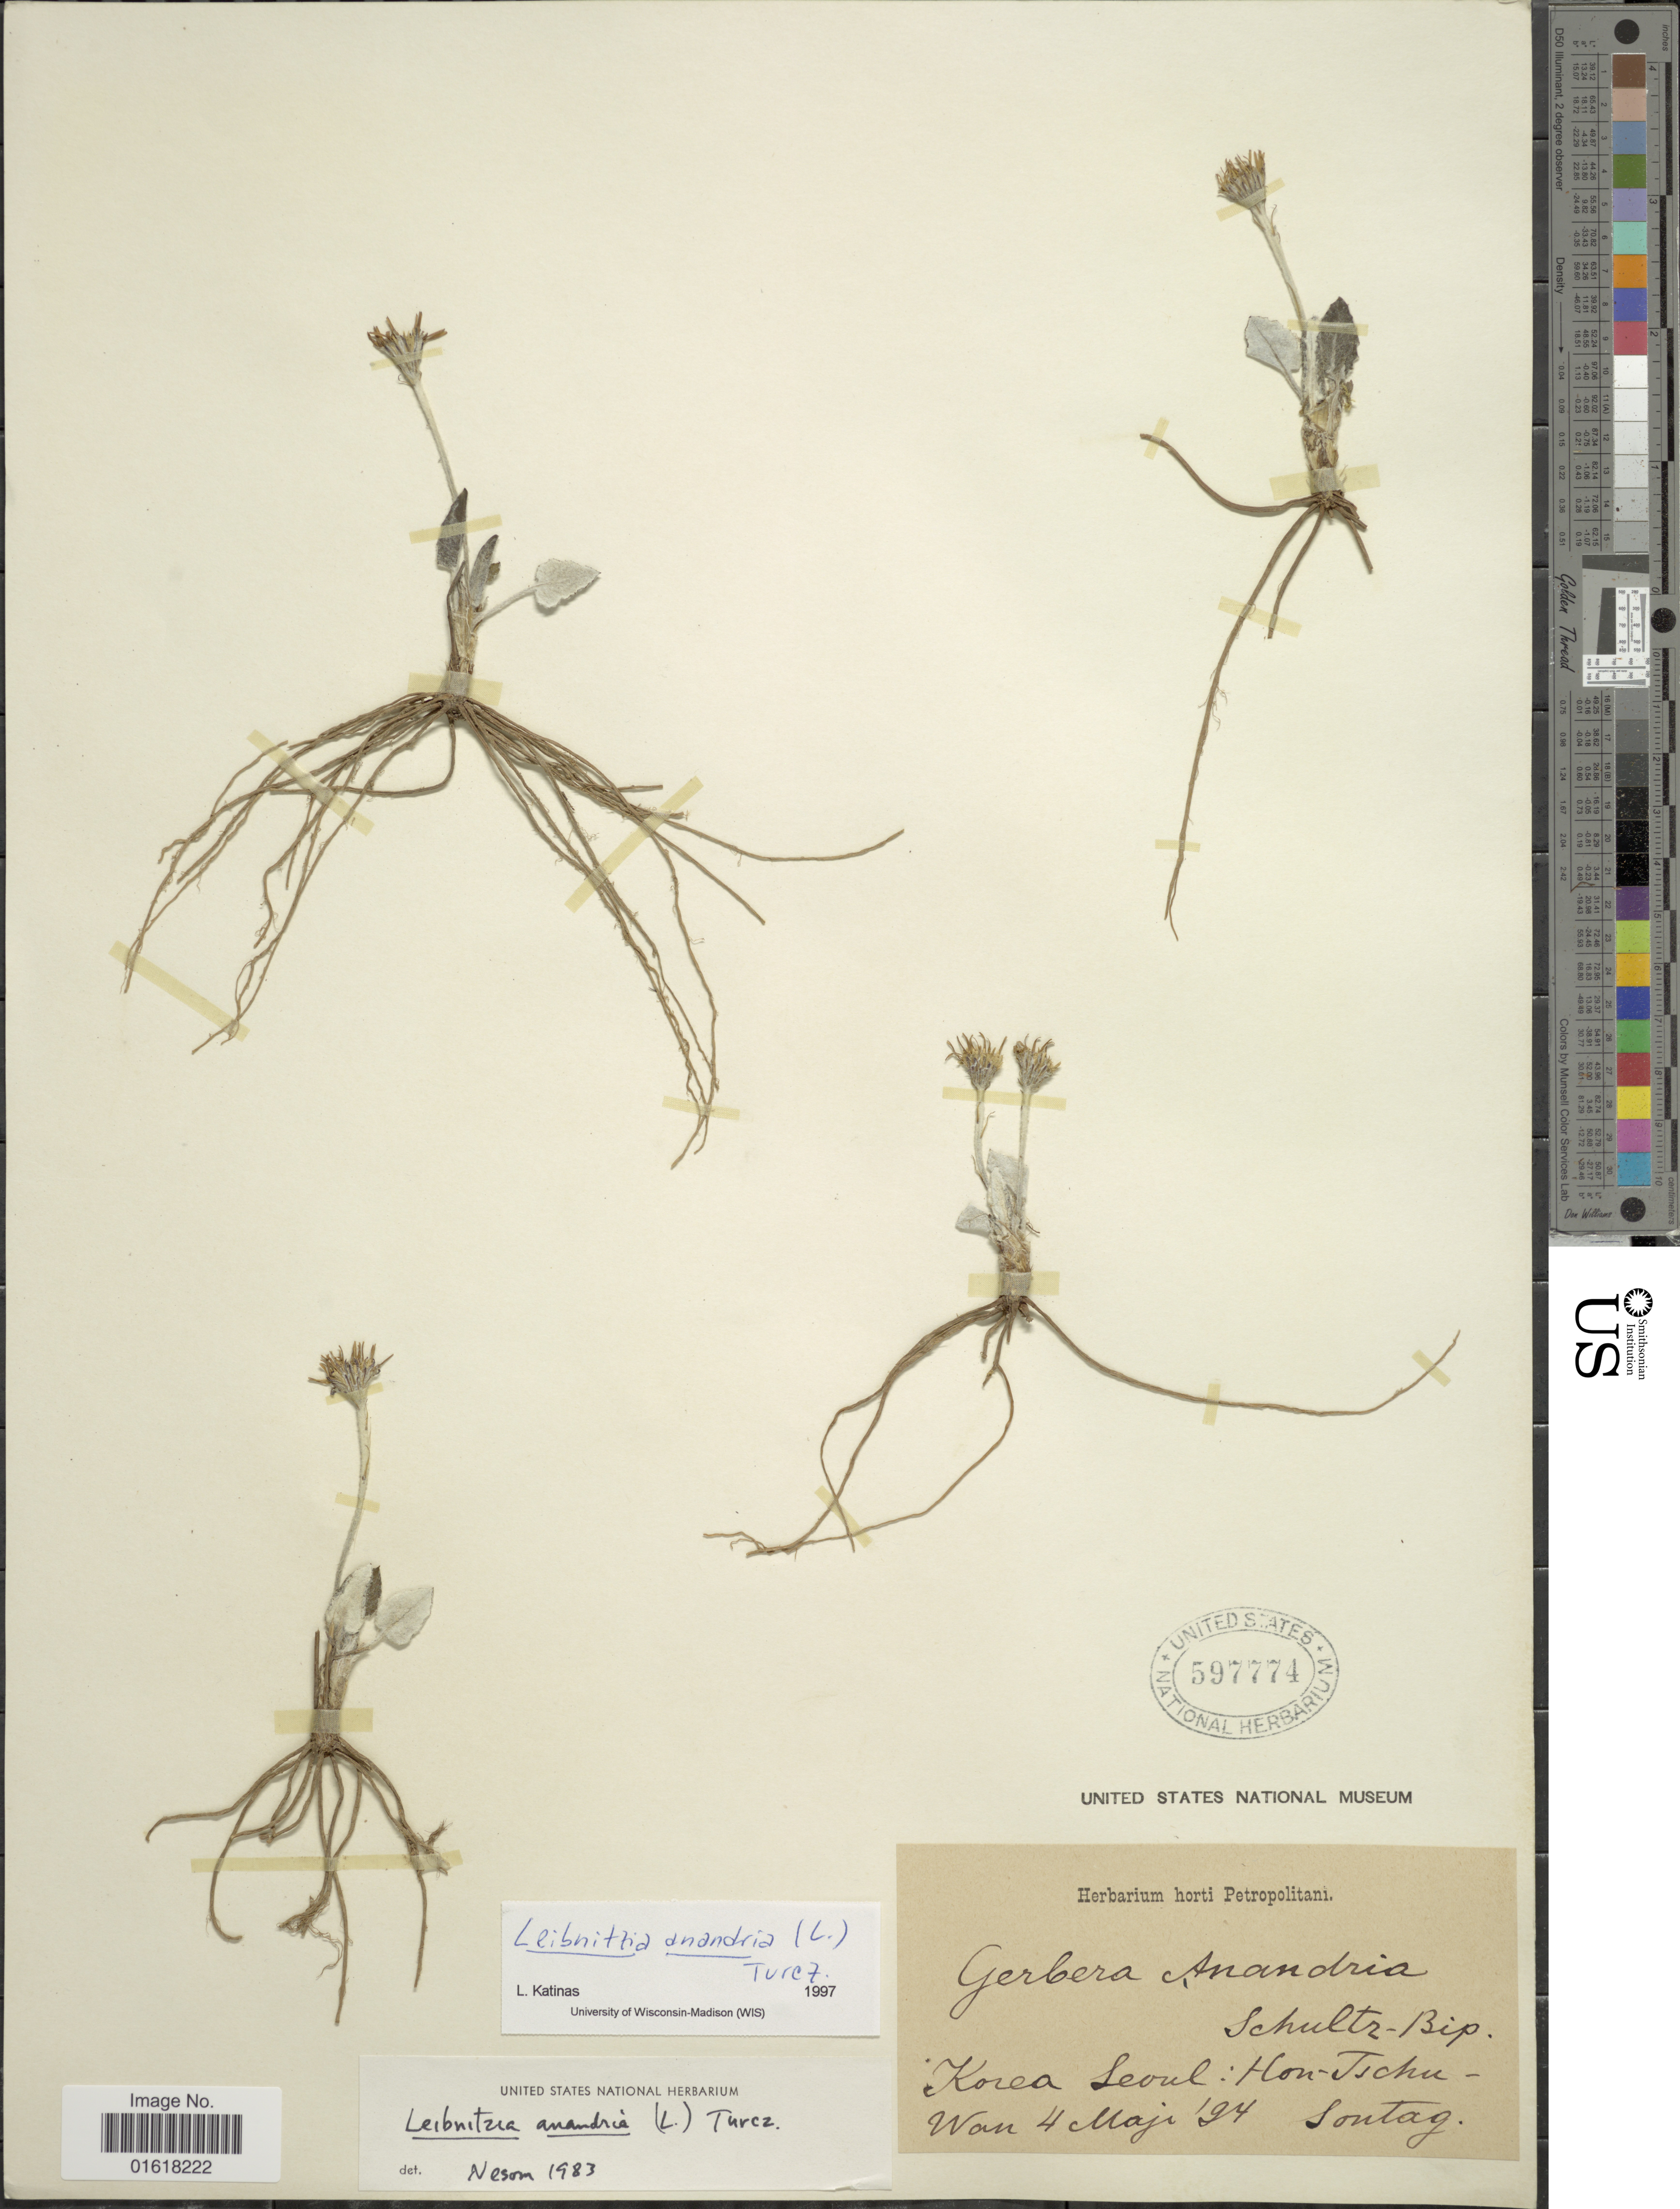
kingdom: Plantae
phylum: Tracheophyta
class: Magnoliopsida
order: Asterales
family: Asteraceae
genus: Leibnitzia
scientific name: Leibnitzia anandria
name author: (L.) Nakai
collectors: -. Sontag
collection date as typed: Transcribed d/m/y: 4/5/94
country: South Korea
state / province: Seoul Special City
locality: Korea Seoul: Hon-Tichu-Wan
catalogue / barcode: US 597774